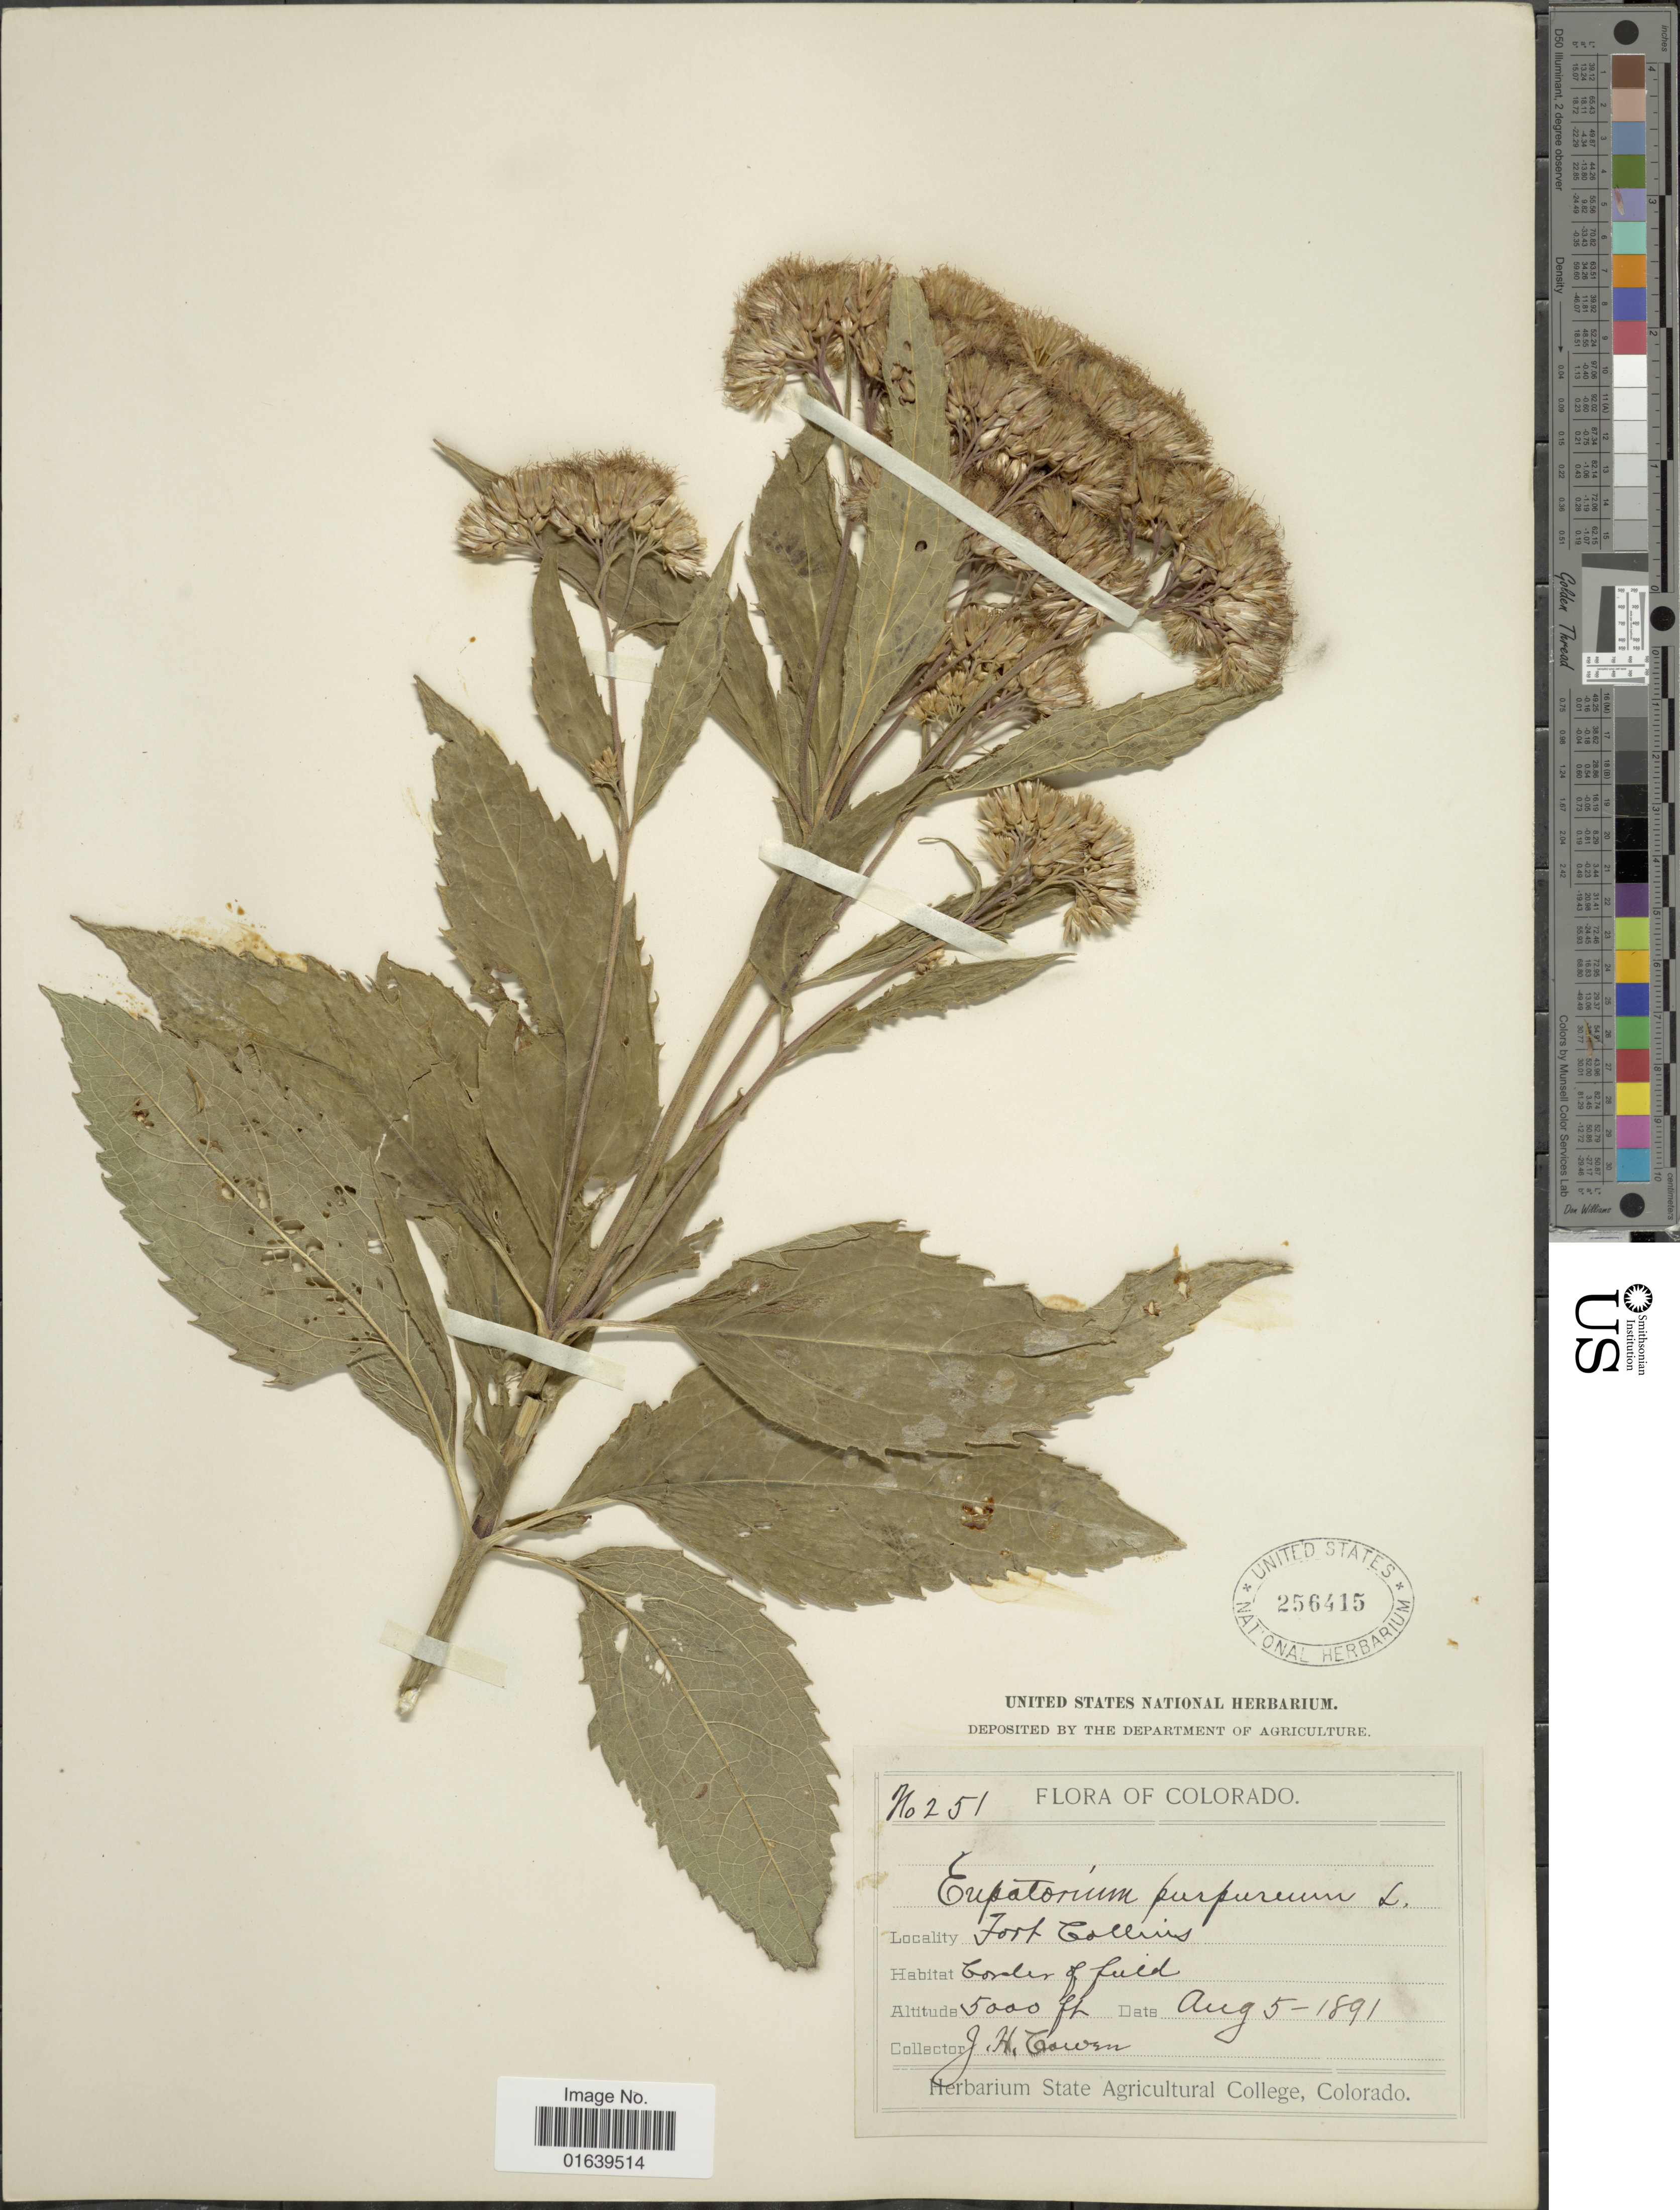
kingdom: Plantae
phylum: Tracheophyta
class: Magnoliopsida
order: Asterales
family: Asteraceae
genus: Eupatorium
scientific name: Eupatorium maculatum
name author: L.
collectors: J. H. Cowen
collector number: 251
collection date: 1891-08-05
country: United States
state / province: Colorado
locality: Fort Collins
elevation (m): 1524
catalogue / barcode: US 256415